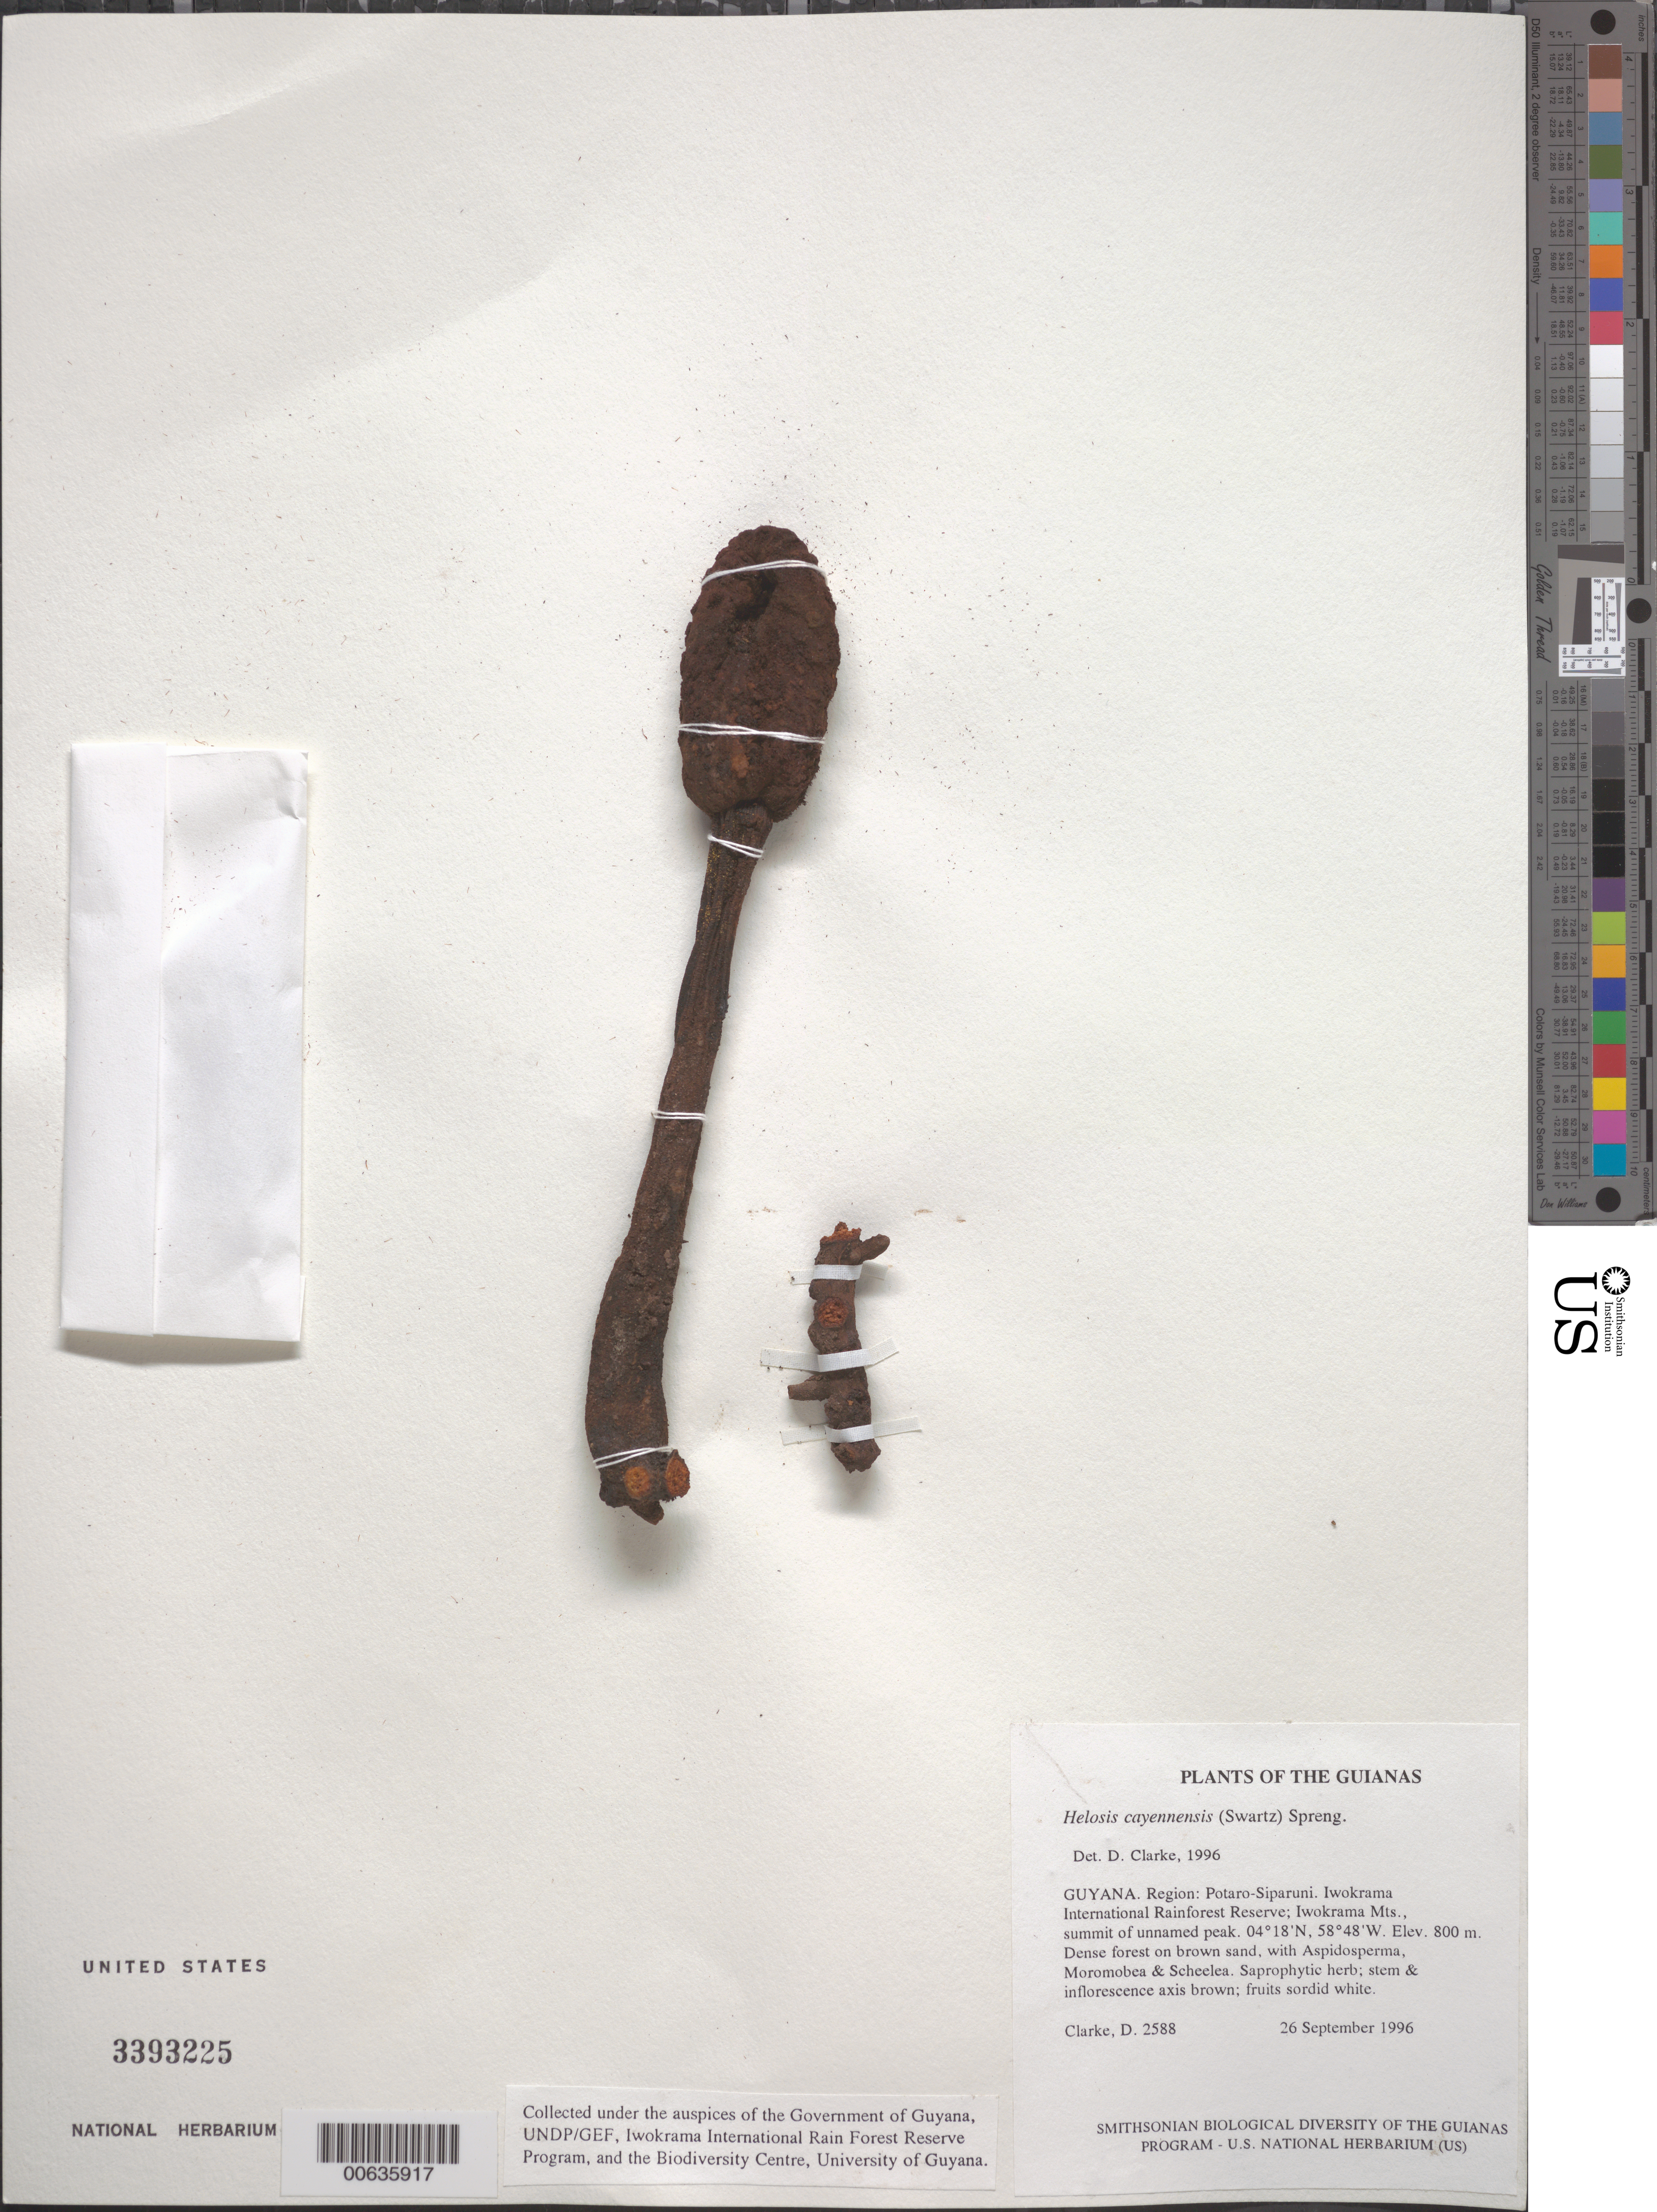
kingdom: Plantae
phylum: Tracheophyta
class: Magnoliopsida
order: Santalales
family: Balanophoraceae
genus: Helosis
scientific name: Helosis cayennensis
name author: (Sw.) Spreng.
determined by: Clarke, H. D., University of North Carolina (Asheville)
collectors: H. D. Clarke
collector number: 2588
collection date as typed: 26 September 1996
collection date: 1996-09-26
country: Guyana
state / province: Potaro-Siparuni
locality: Iwokrama International Rainforest Reserve; Iwokrama Mts., summit of unnamed peak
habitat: Dense forest on brown sand, with Aspidosperma, Moronobea & Scheelea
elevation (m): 800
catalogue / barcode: US 3393225